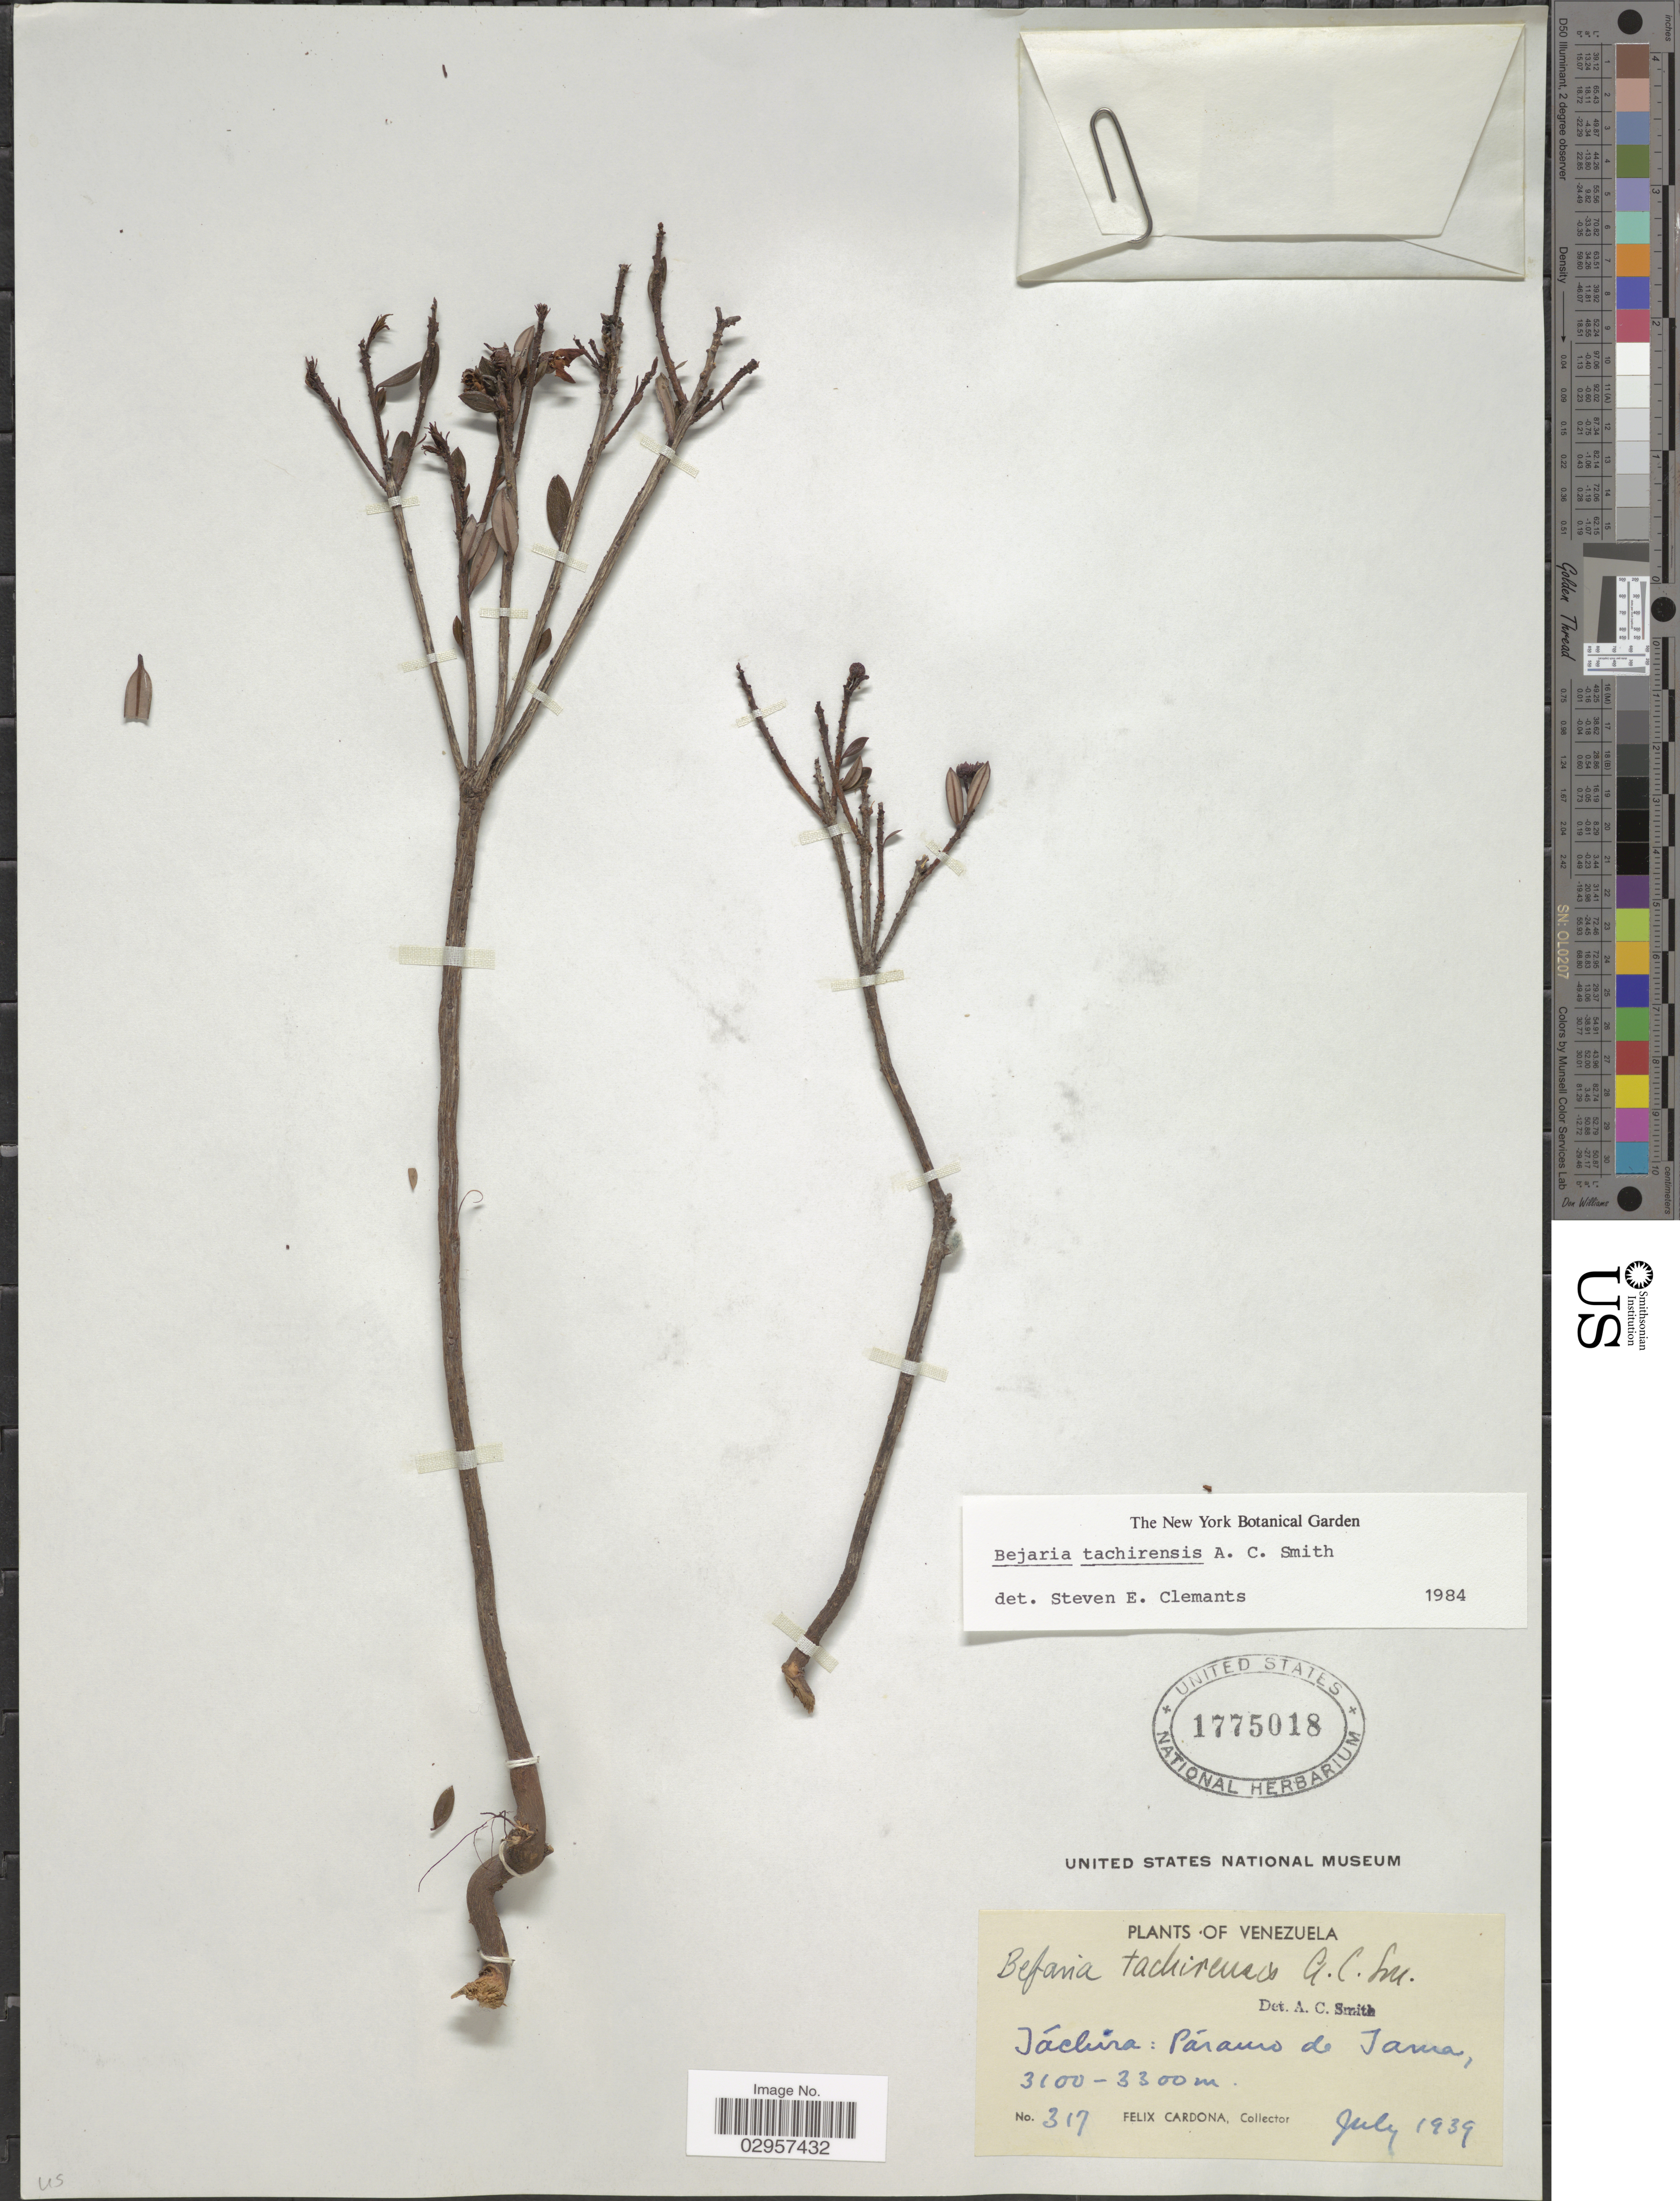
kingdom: Plantae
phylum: Tracheophyta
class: Magnoliopsida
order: Ericales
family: Ericaceae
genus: Bejaria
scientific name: Bejaria tachirensis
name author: A.C. Sm.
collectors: F. Cardona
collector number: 317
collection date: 1939-07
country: Venezuela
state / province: Tachira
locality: Táchira: Páramo de Jama.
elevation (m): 3100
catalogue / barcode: US 1775018